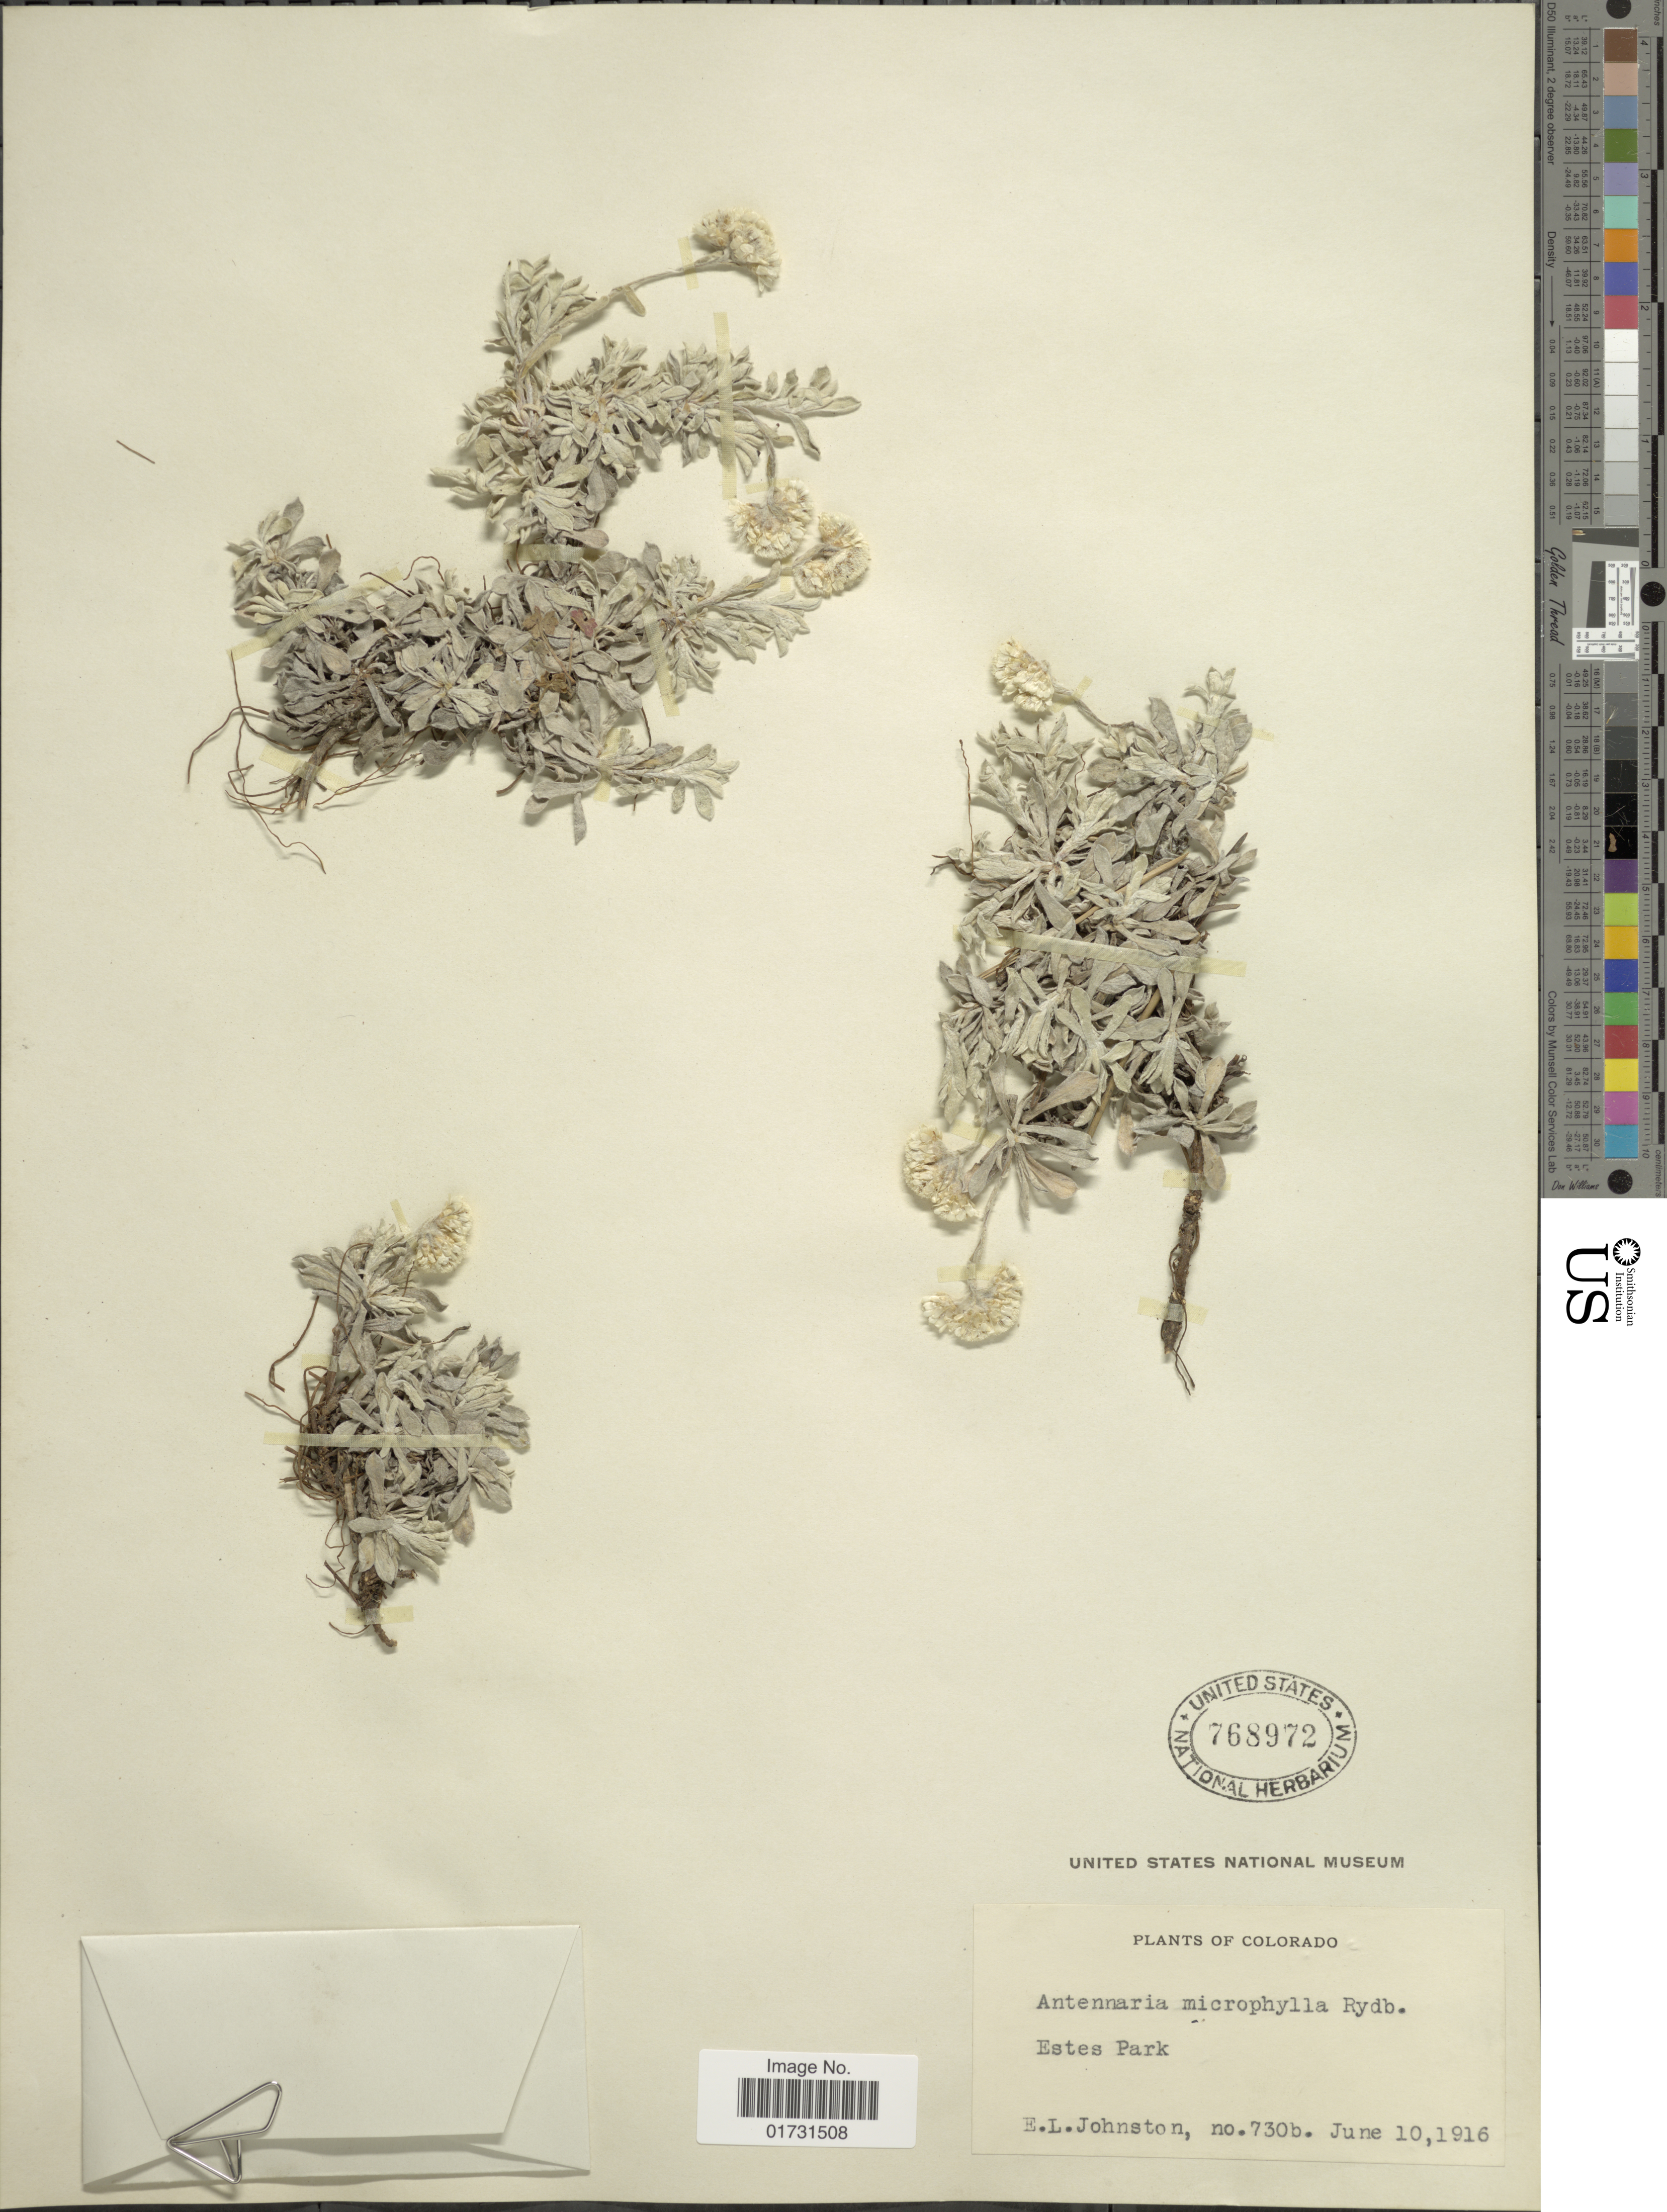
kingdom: Plantae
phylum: Tracheophyta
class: Magnoliopsida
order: Asterales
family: Asteraceae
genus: Antennaria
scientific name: Antennaria microphylla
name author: Rydb.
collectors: E. L. Johnston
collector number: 730b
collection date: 1916-06-10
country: United States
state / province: Colorado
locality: Estes Park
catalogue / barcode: US 768972